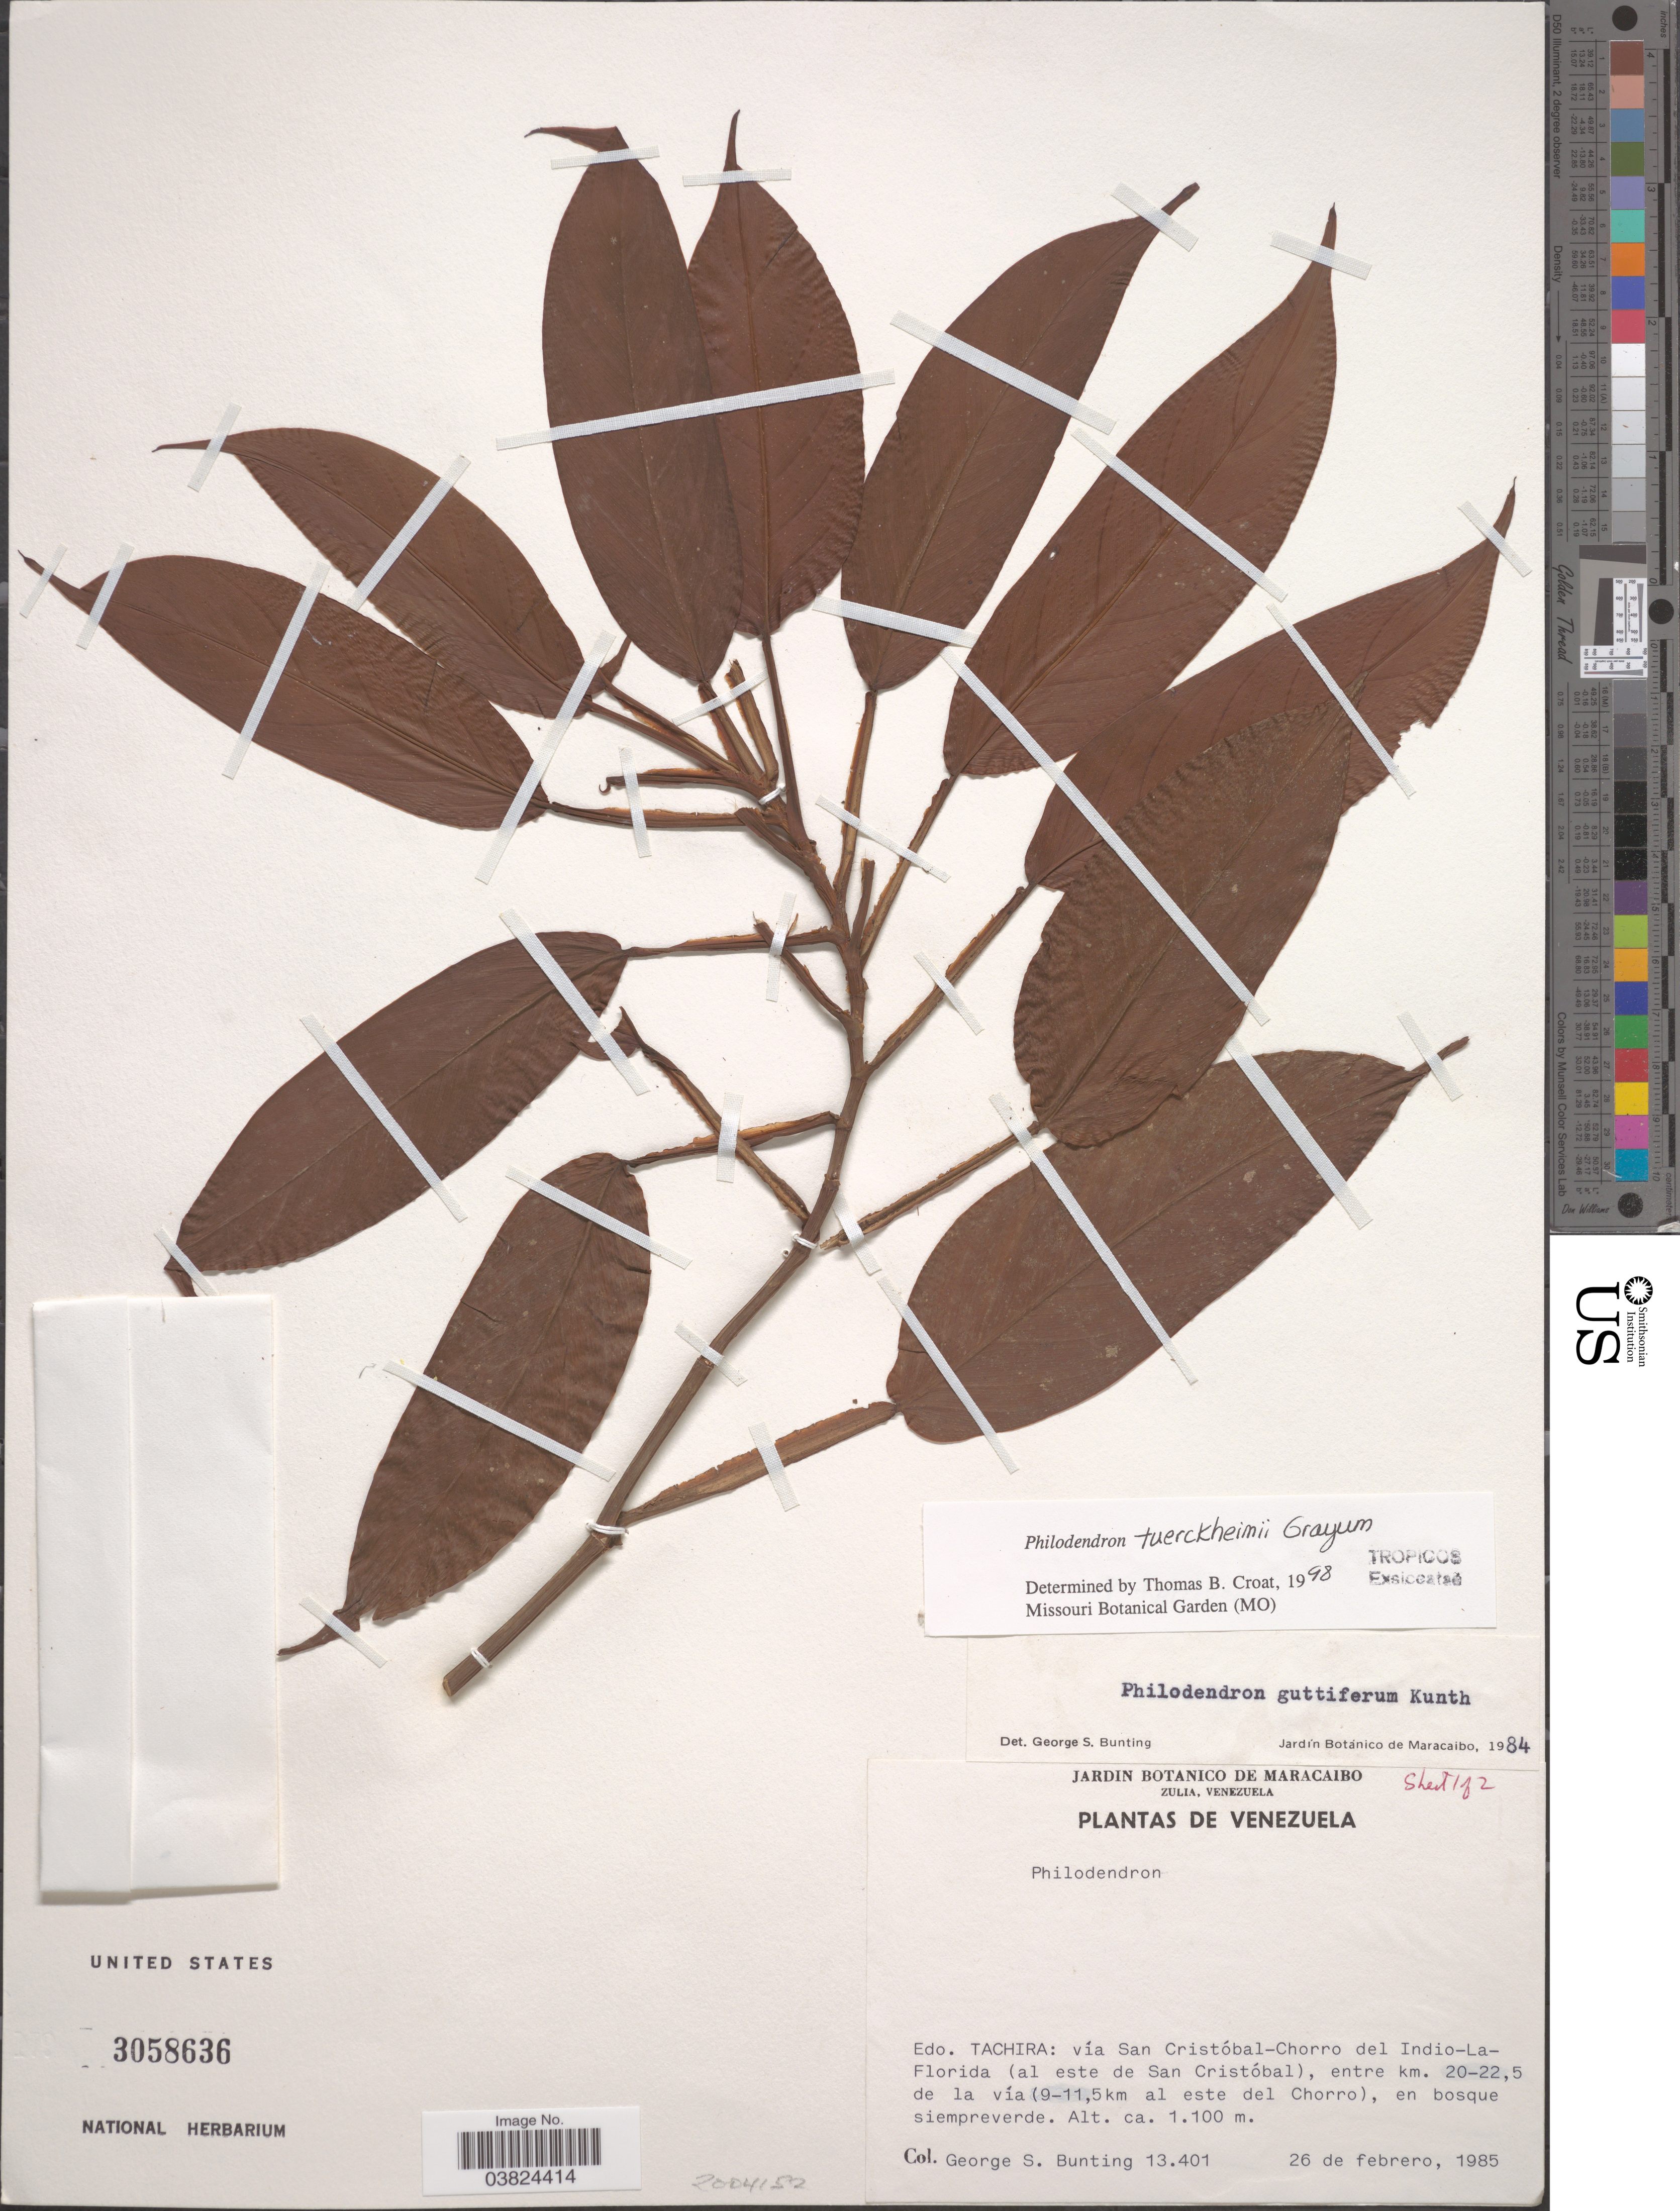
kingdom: Plantae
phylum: Tracheophyta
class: Liliopsida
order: Alismatales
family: Araceae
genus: Philodendron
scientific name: Philodendron tuerckheimii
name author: Grayam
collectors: G. S. Bunting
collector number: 13401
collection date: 1985-02-26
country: Venezuela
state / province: Tachira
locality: Vía San Cristóbal-Chorro del Indio-La-Florida (al este de San Cristóbal), entre km. 20-22,5 de la vía (9-11,5 km al este del Chorro).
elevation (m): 1100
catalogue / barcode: US 3058636